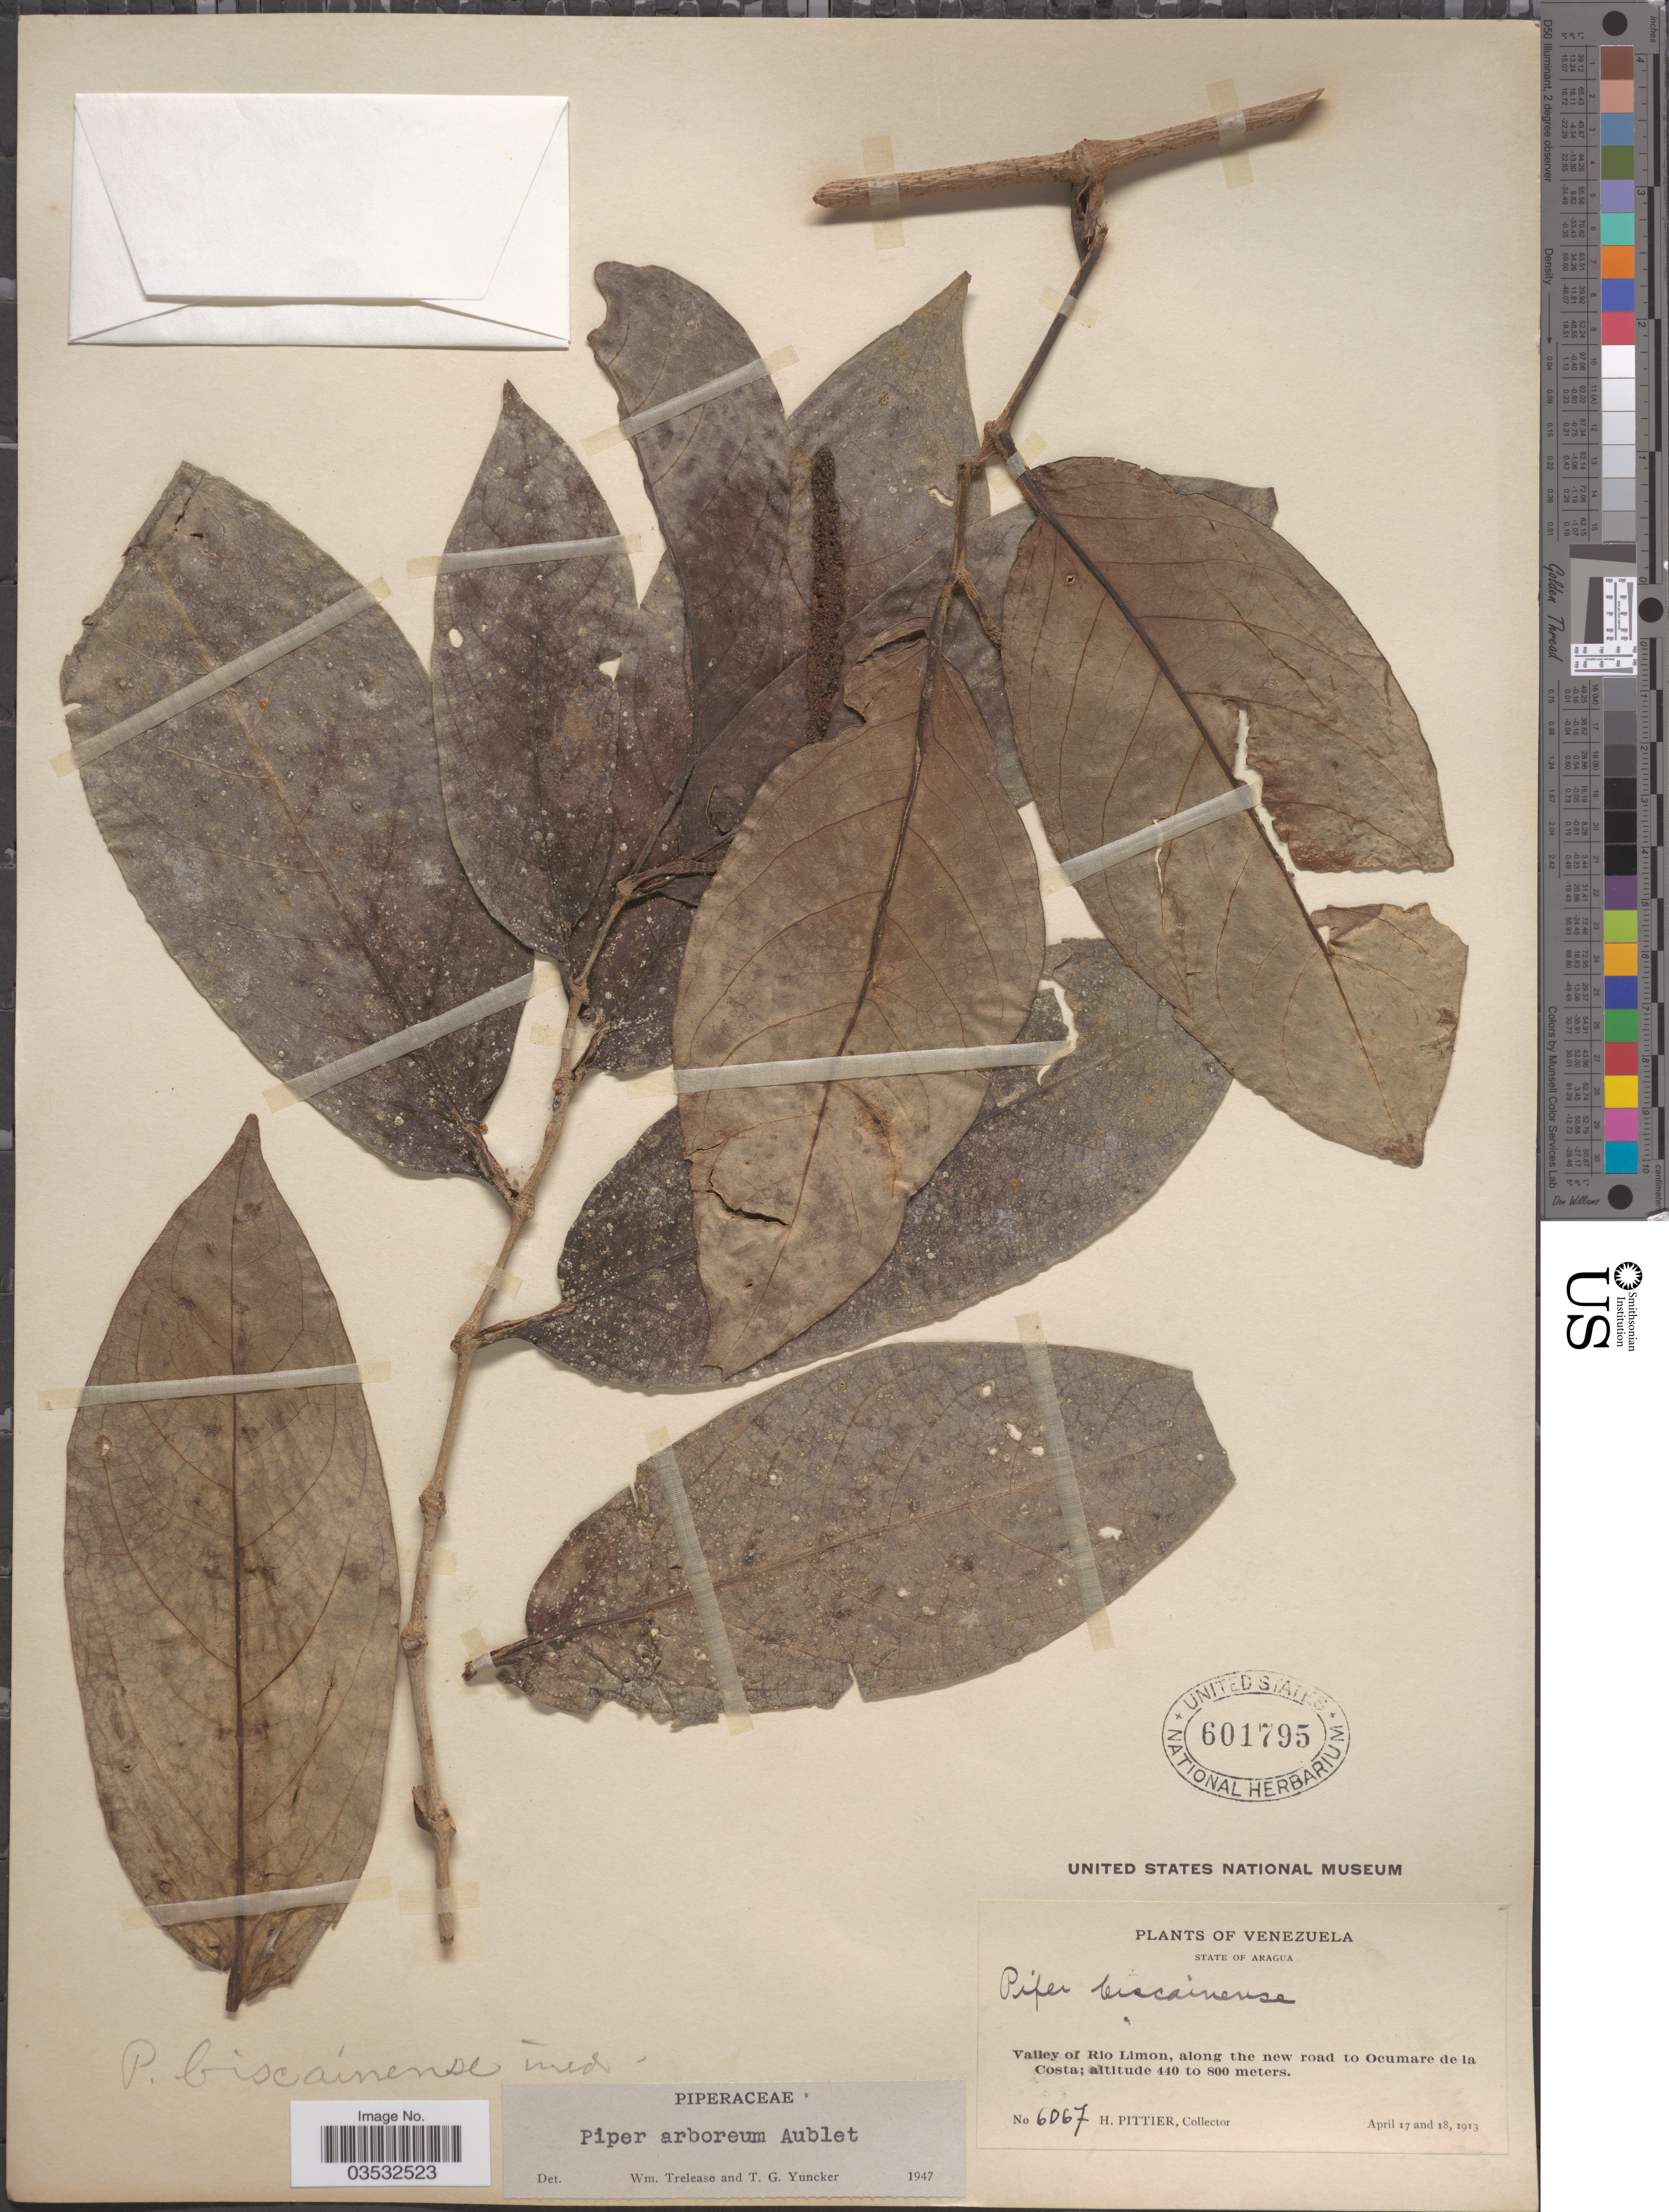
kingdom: Plantae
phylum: Tracheophyta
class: Magnoliopsida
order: Piperales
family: Piperaceae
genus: Piper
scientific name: Piper arboreum var. arboreum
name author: Aubl.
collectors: H. F. Pittier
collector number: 6067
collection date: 1913-04-17/1913-04-18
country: Venezuela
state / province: Aragua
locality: Valley of Rio Limon, along the new road to Ocumare de la Costa.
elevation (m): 440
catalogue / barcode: US 601795